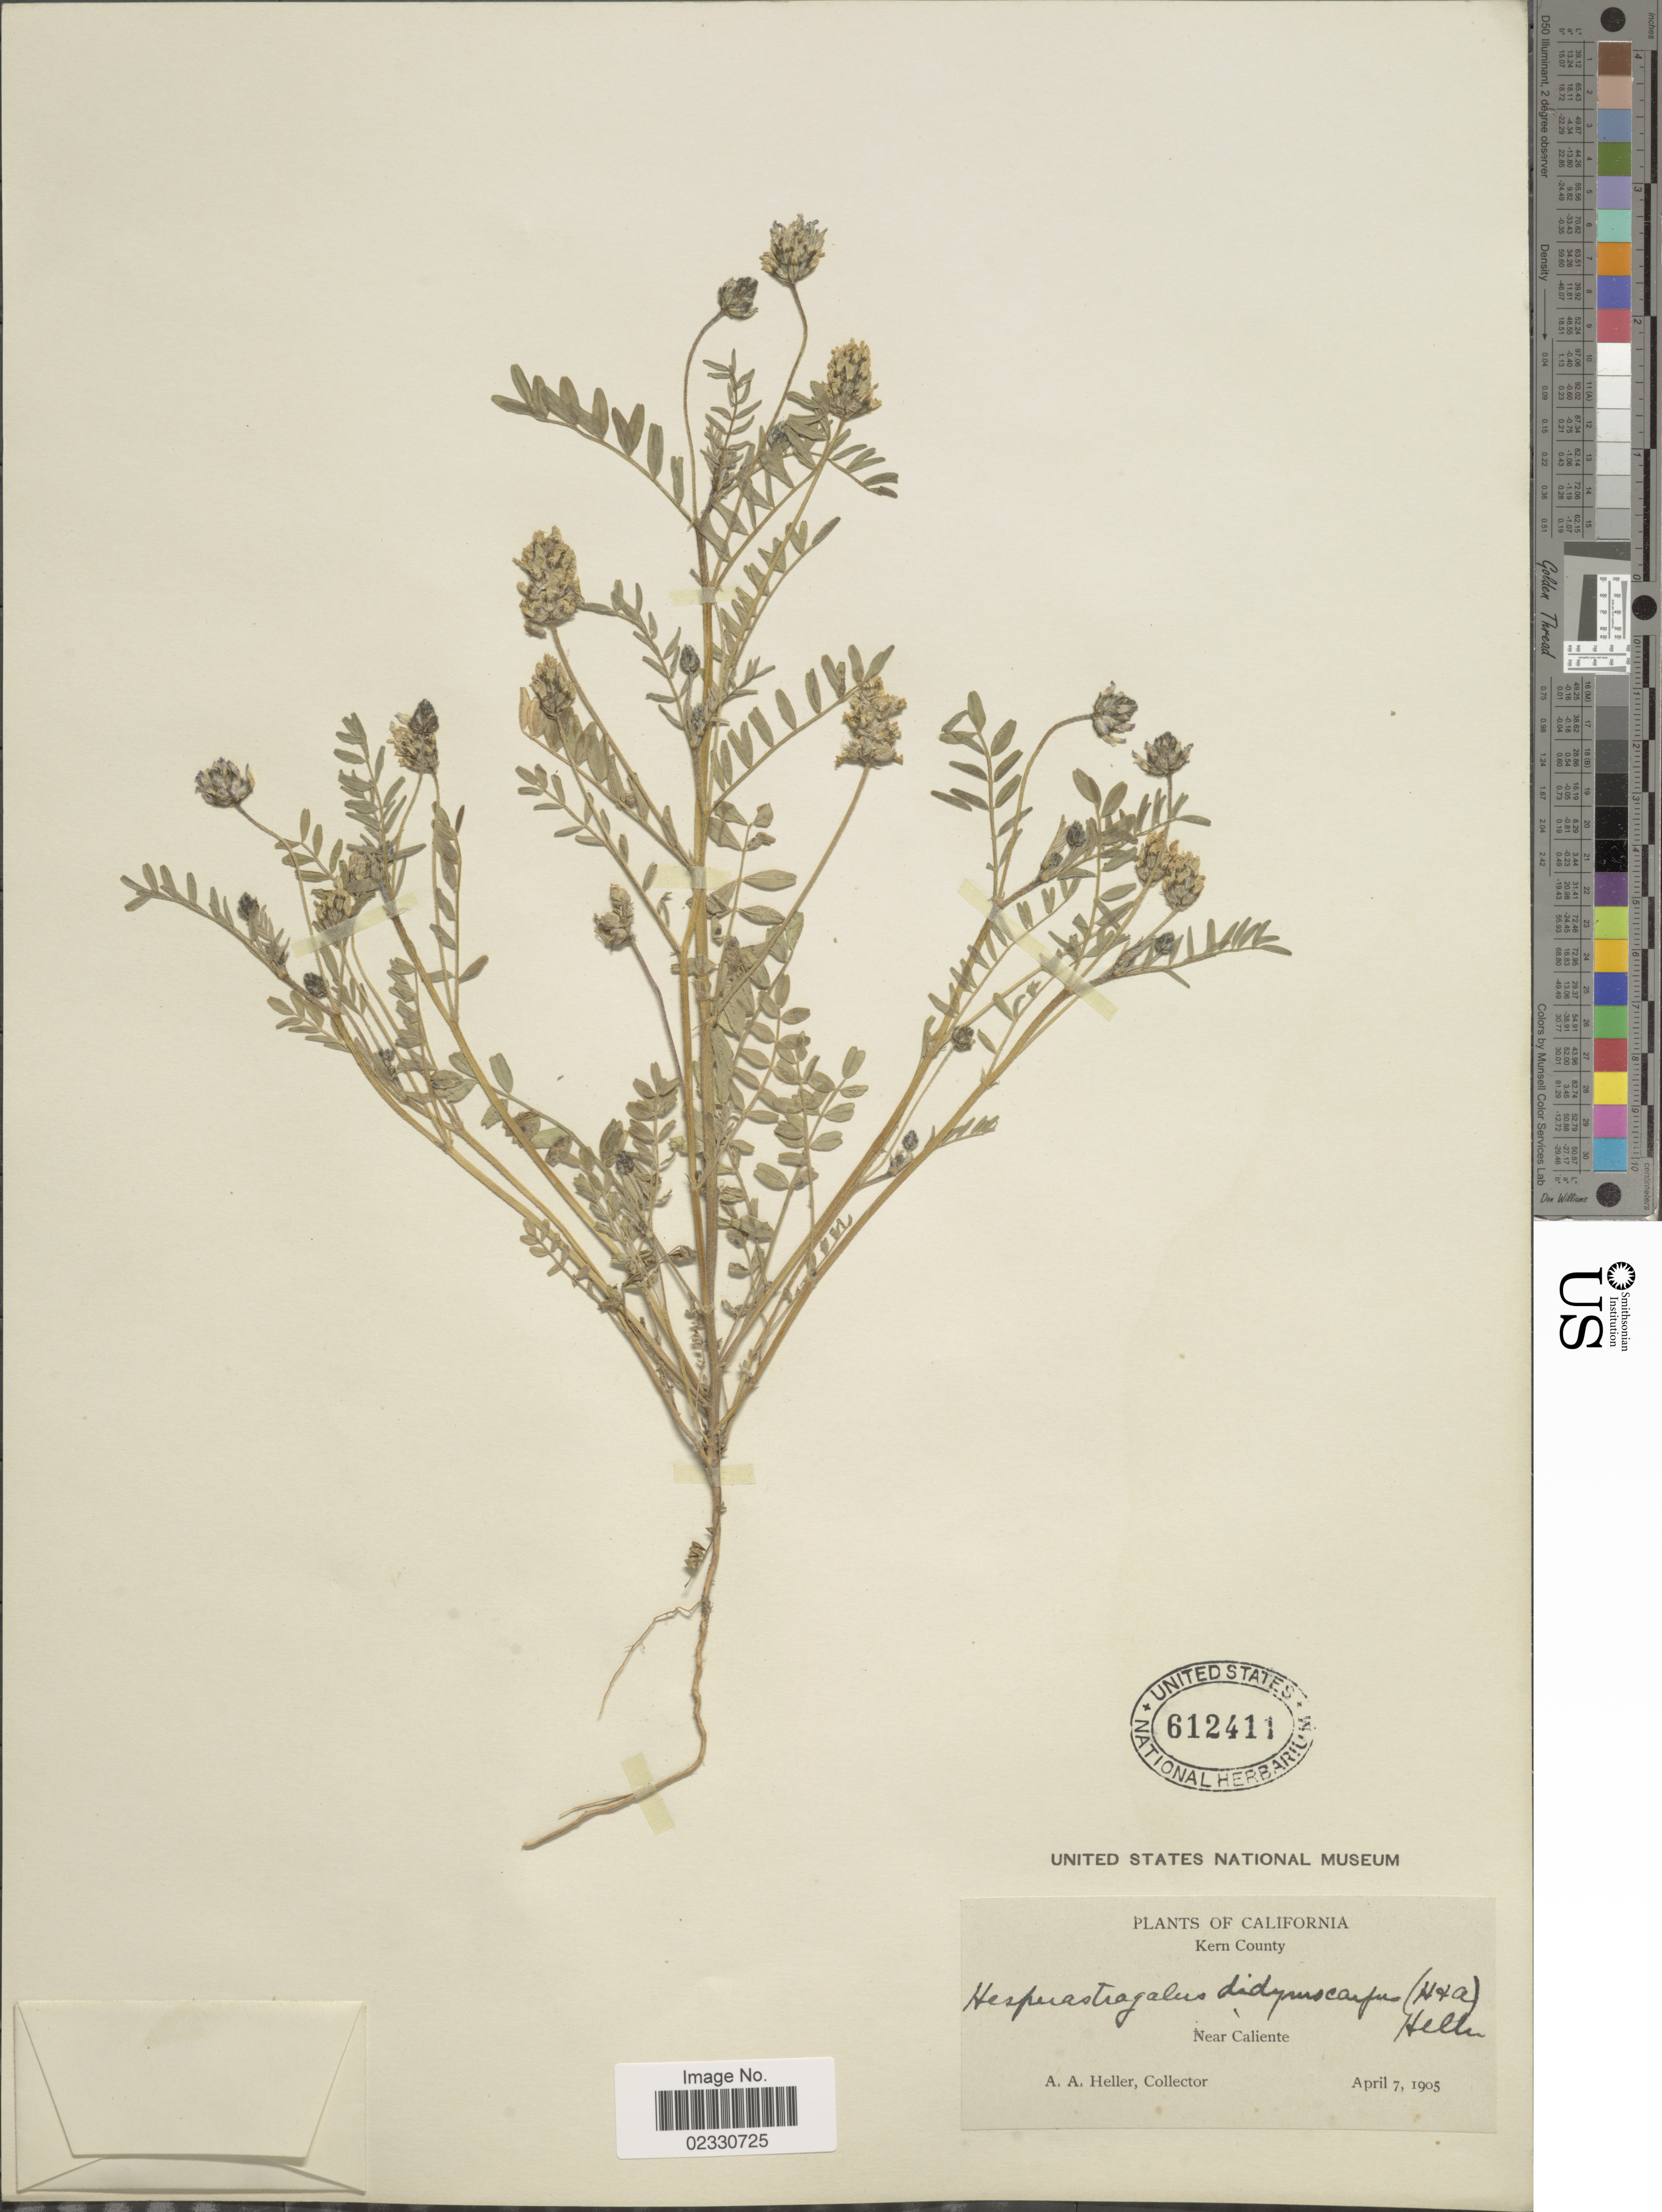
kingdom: Plantae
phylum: Tracheophyta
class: Magnoliopsida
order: Fabales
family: Fabaceae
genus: Astragalus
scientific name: Astragalus didymocarpus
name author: Hook. & Arn.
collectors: A. A. Heller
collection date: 1905-04-07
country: United States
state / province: California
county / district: Kern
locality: Kern County, near Caliente.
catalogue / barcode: US 612411